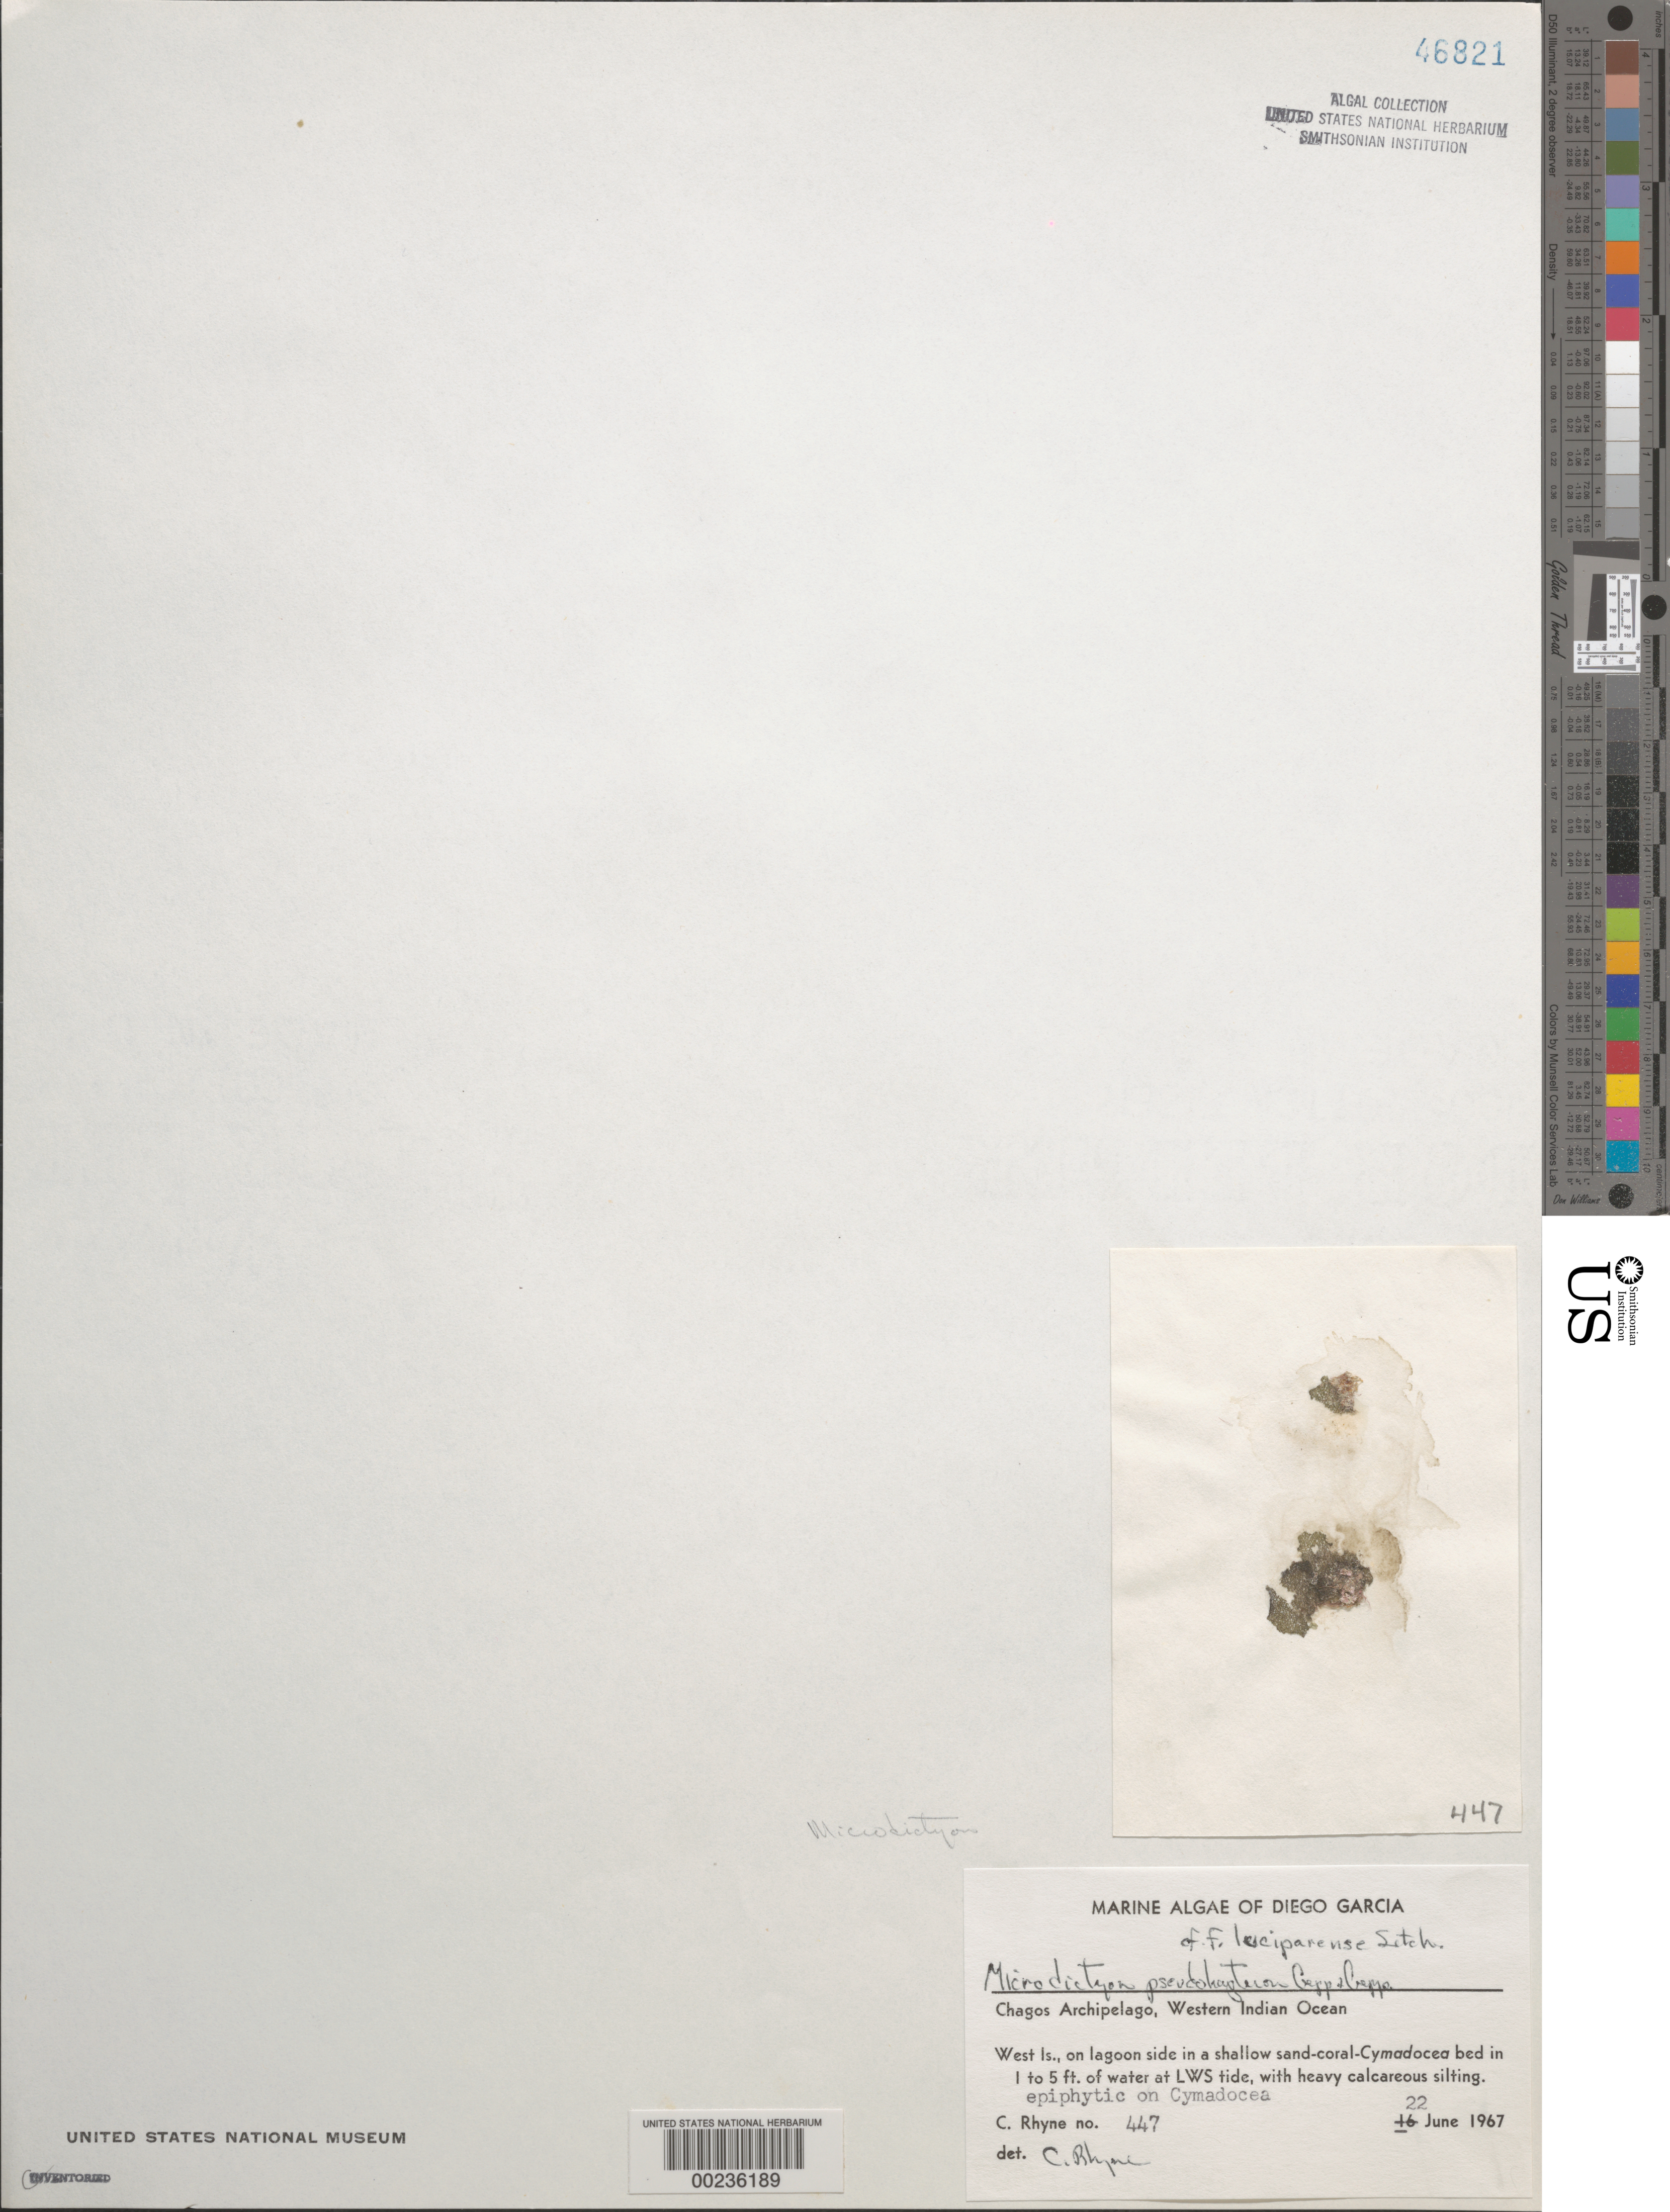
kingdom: Plantae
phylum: Chlorophyta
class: Ulvophyceae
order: Cladophorales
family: Anadyomenaceae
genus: Microdictyon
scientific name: Microdictyon pseudohapteron f. luciparense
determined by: Rhyne, C. F.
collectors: C. Rhyne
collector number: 447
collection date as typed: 22 Jun 1967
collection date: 1967-06-22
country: British Indian Ocean Territory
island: Diego Garcia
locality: West Island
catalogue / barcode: US 46821